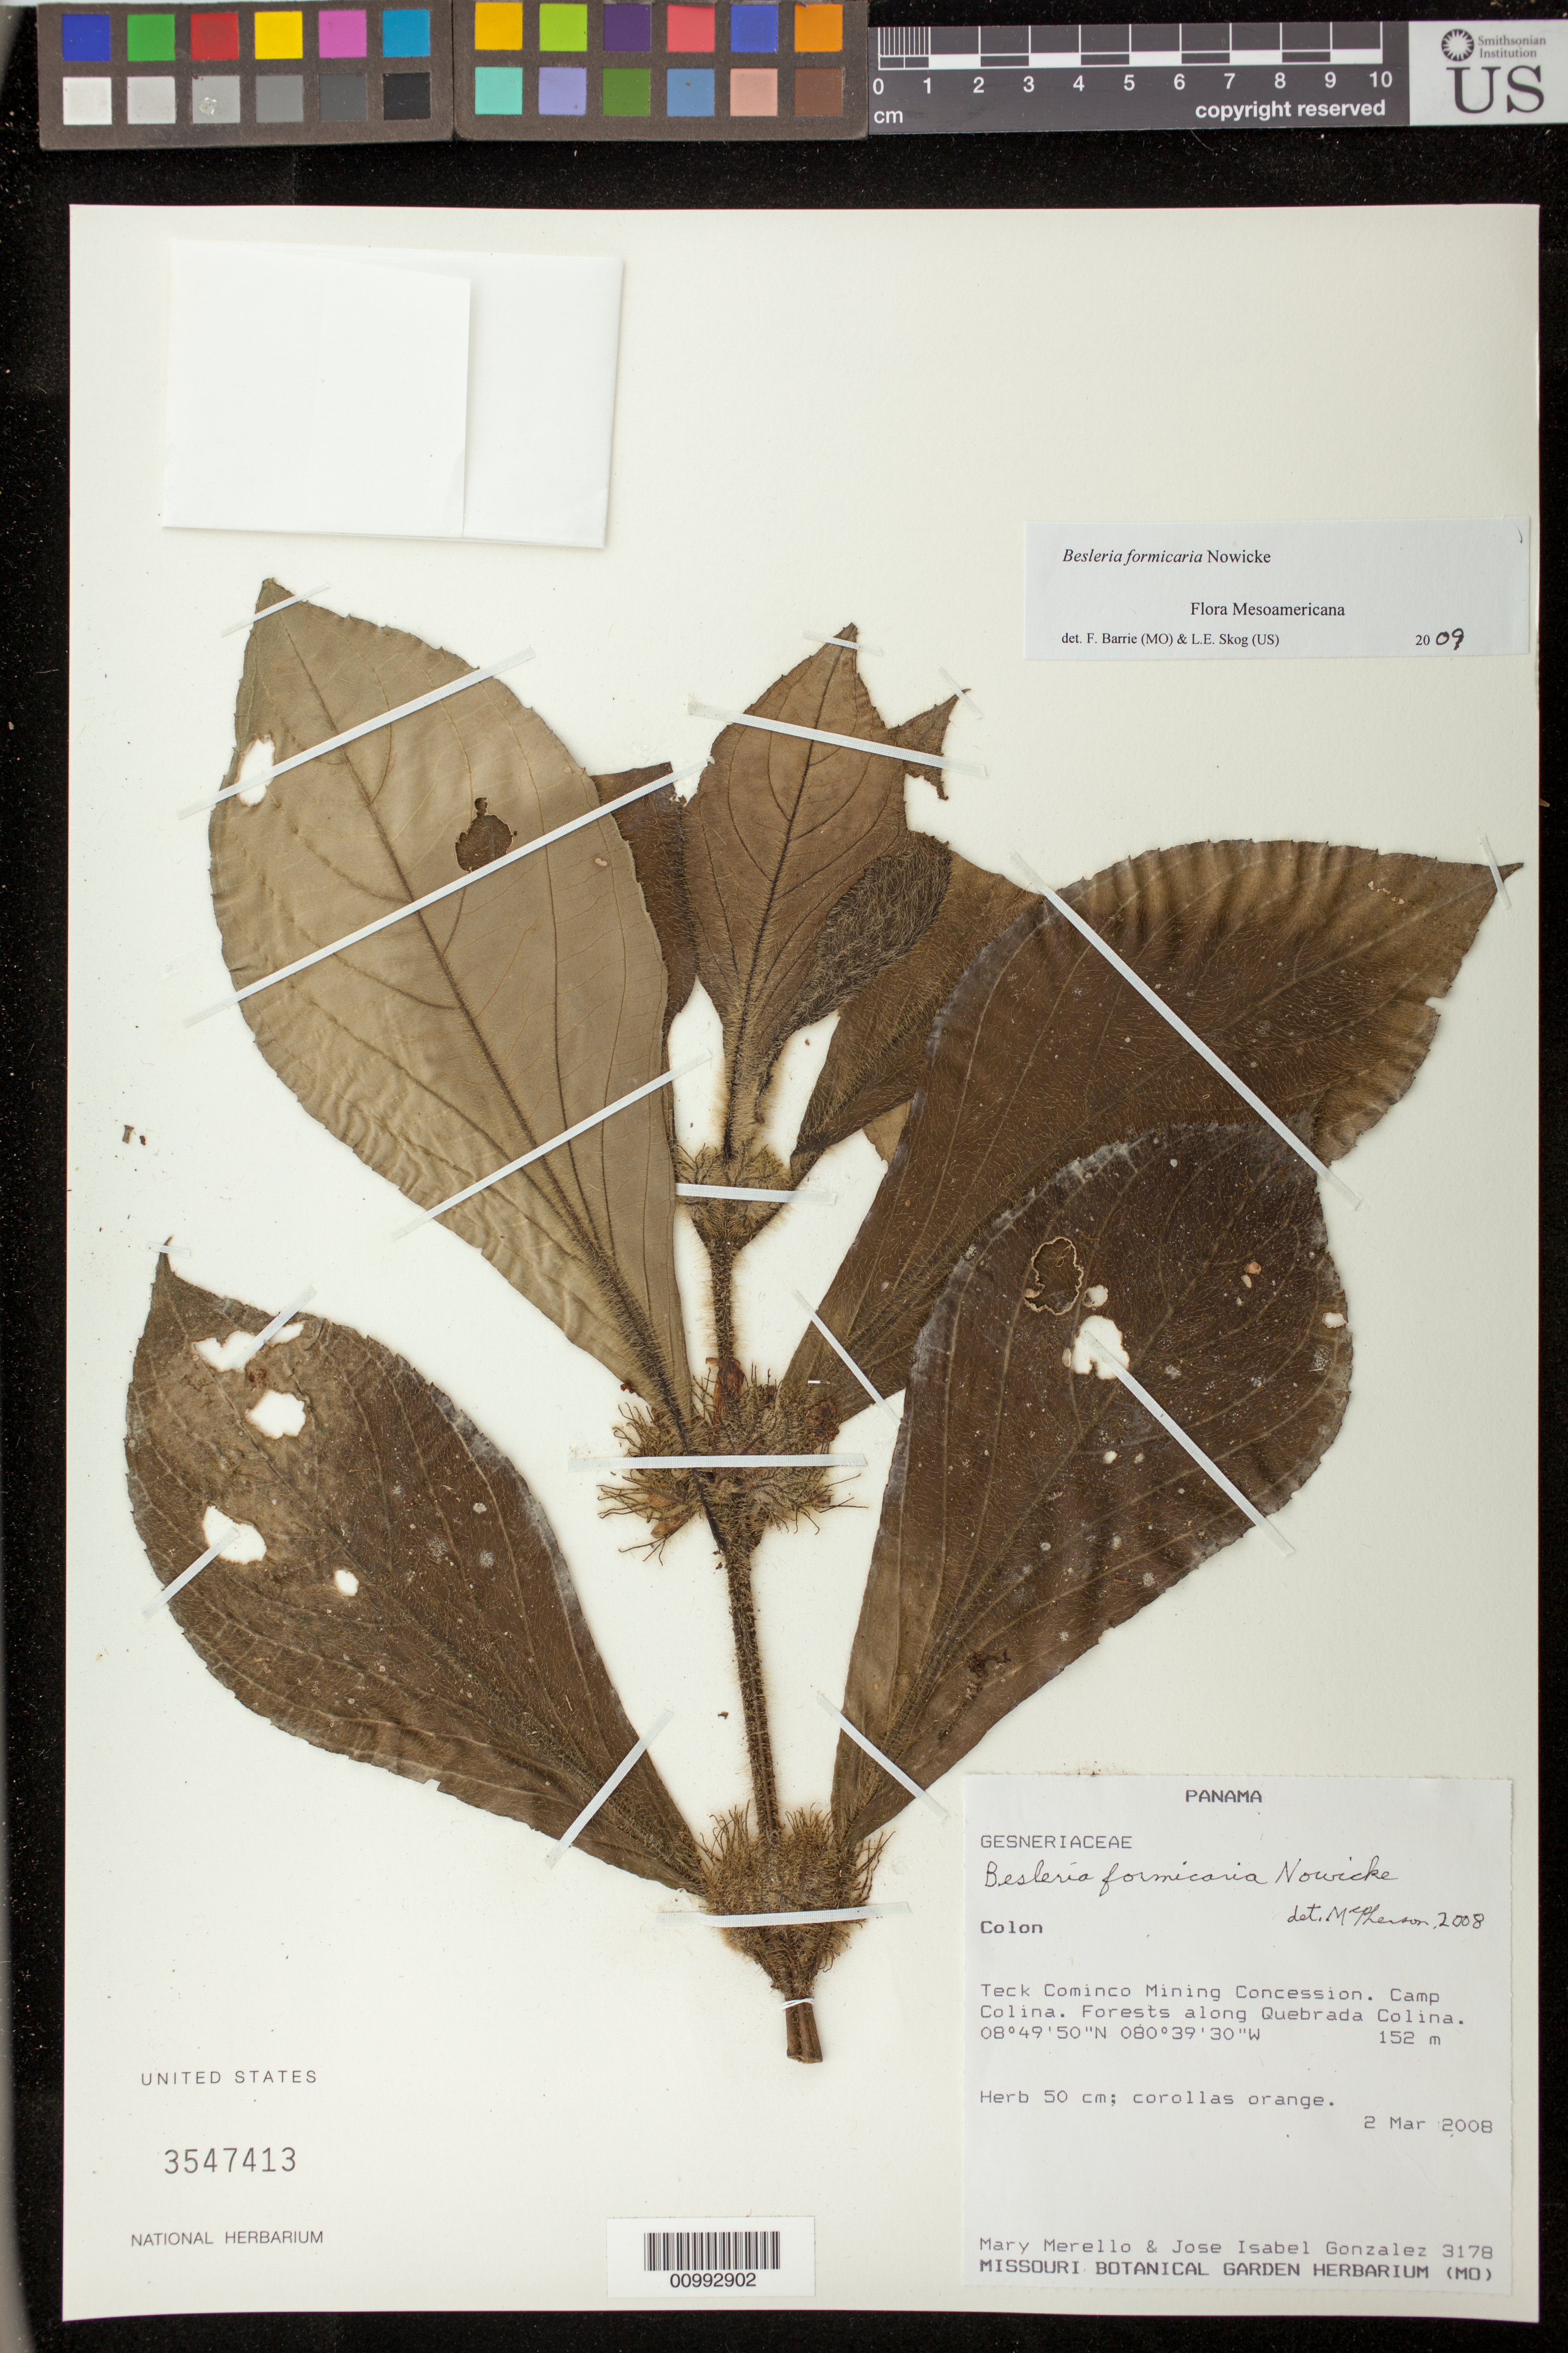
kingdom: Plantae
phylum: Tracheophyta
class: Magnoliopsida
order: Lamiales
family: Gesneriaceae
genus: Besleria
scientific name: Besleria formicaria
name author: Nowicke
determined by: Barrie, F. R.; Skog, Laurence E.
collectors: M. Merello & J. Isabel Gonzalez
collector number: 3178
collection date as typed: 02 Mar 2008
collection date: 2008-03-02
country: Panama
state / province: Colón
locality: Teck Cominco Mining Concession, Camp Colina, forests along Quebrada Colina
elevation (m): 152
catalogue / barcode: US 3547413